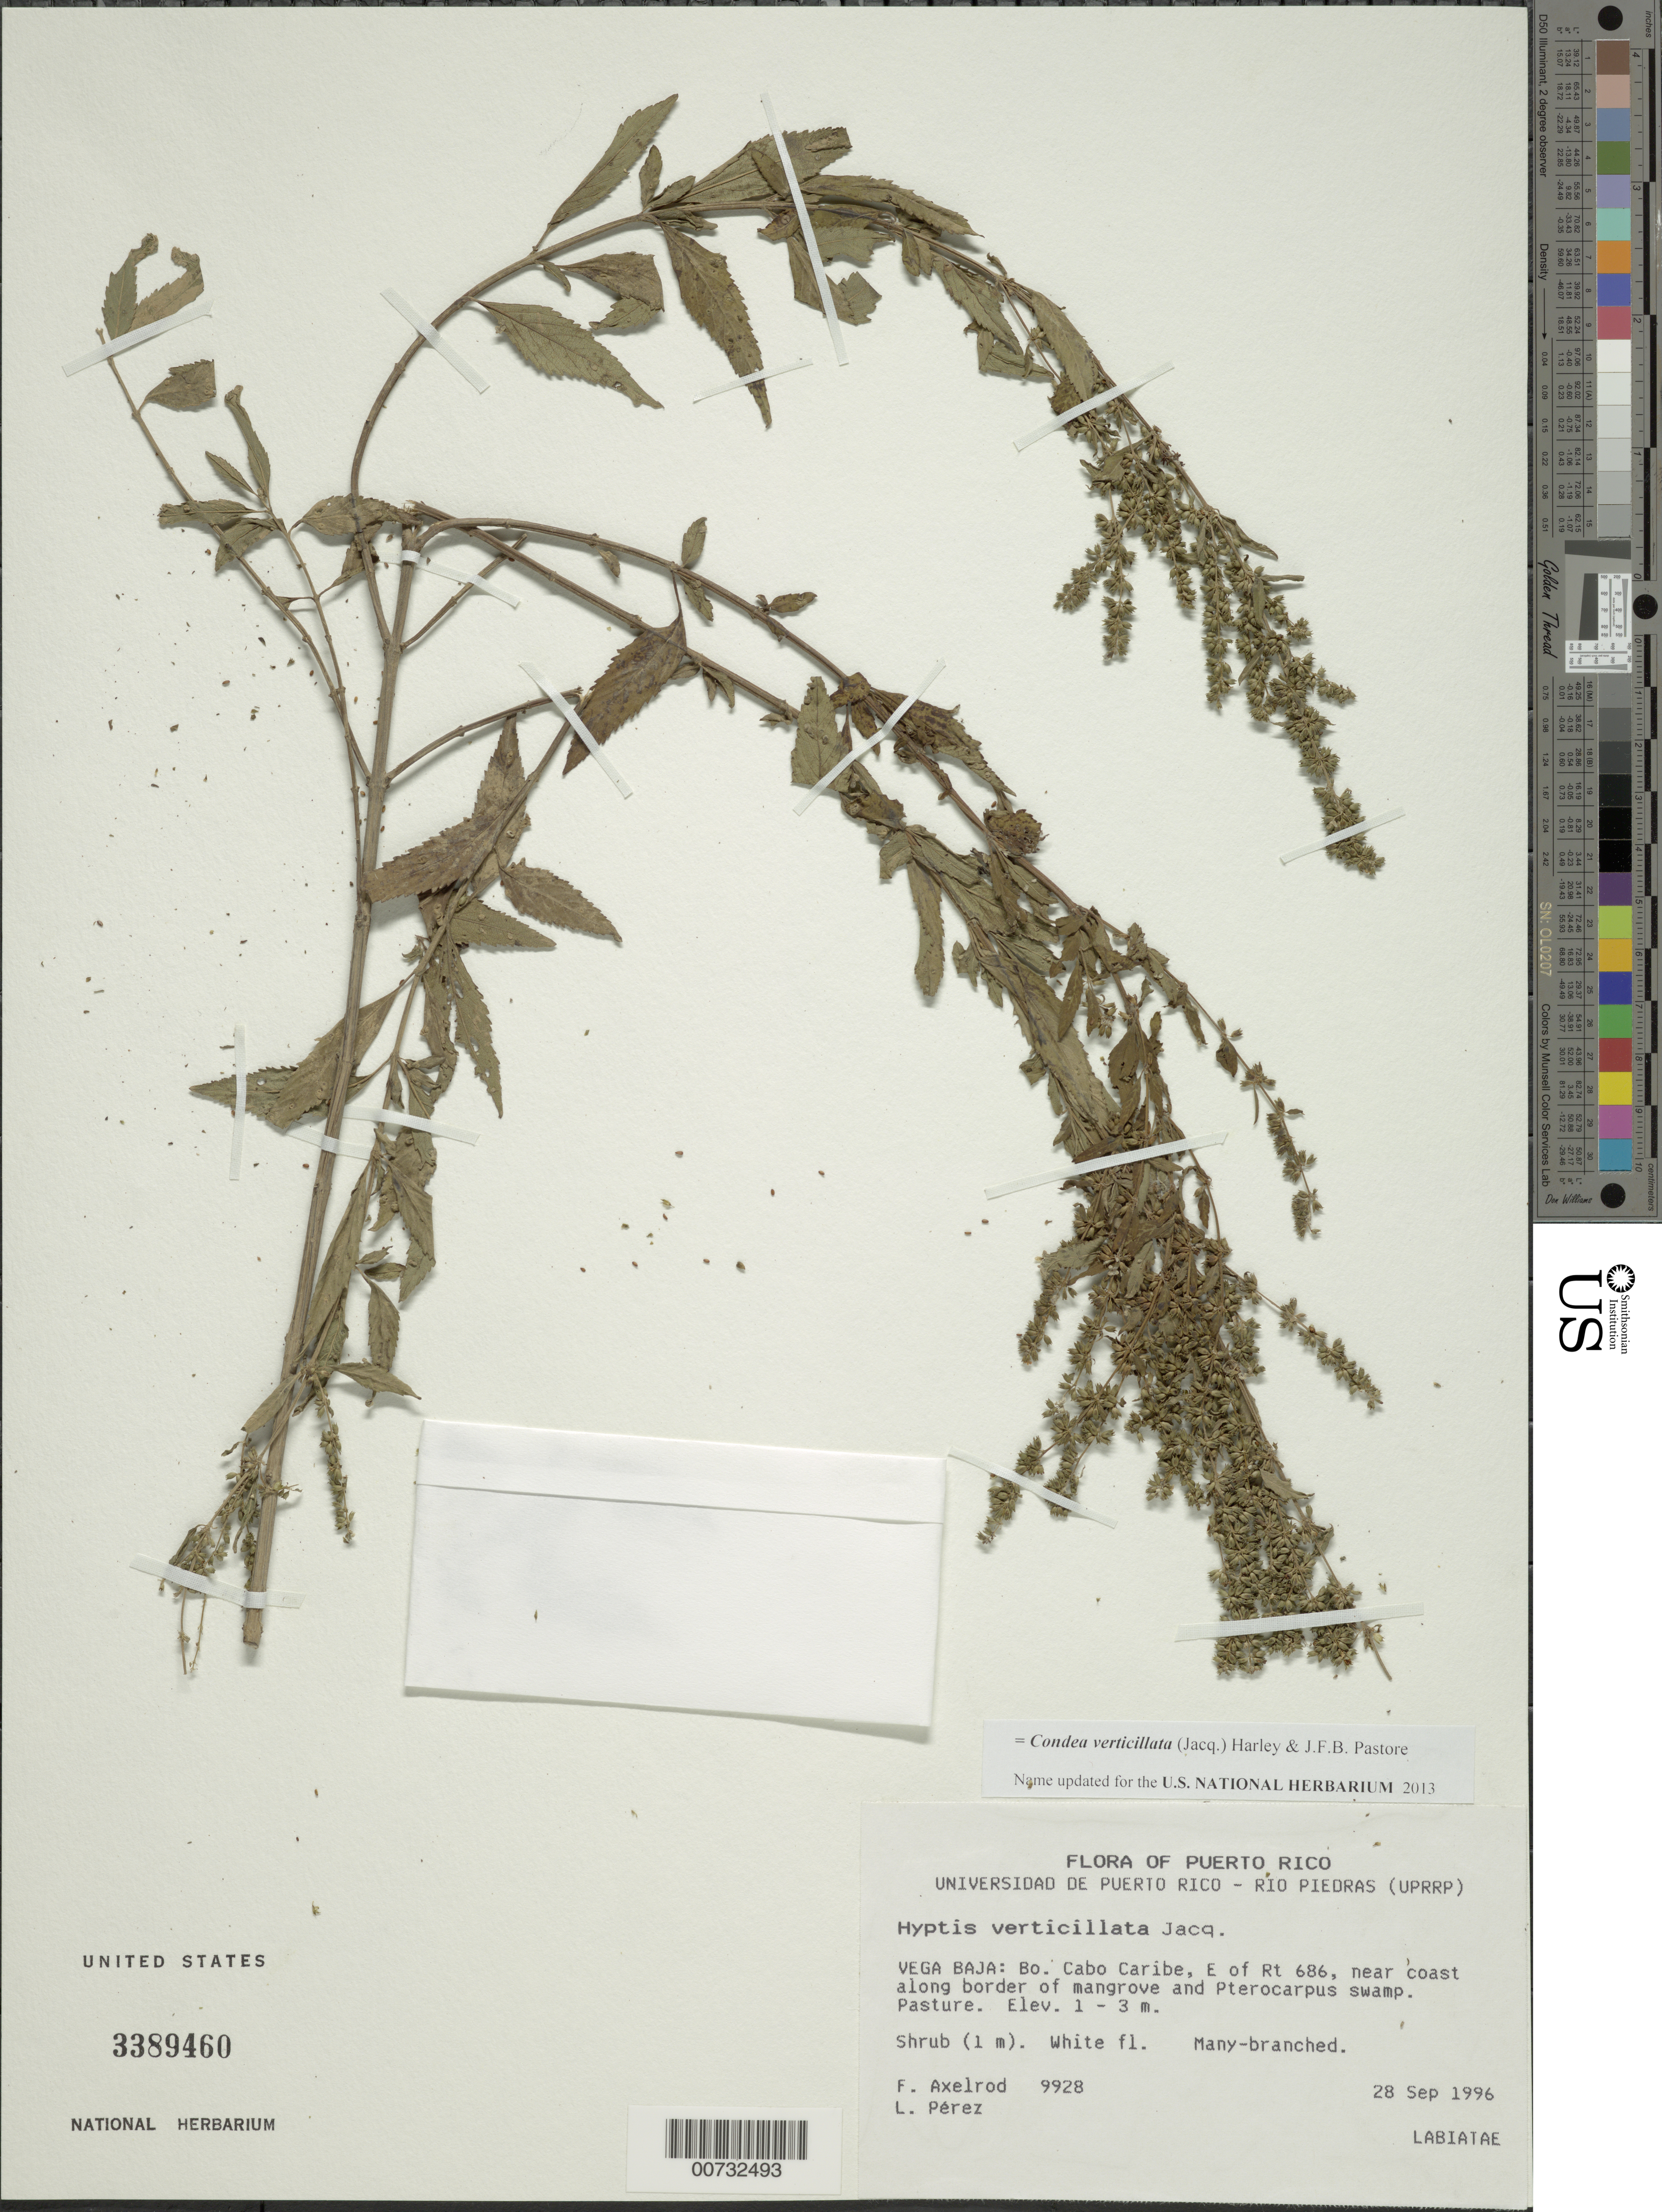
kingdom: Plantae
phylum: Tracheophyta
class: Magnoliopsida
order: Lamiales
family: Lamiaceae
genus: Condea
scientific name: Condea verticillata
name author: (Jacq.) Harley & J.F.B. Pastore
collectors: F. S. Axelrod & L. Perez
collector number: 9928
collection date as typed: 28 Sep 1996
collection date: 1996-09-28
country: Puerto Rico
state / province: Vega Baja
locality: Vega Baja: Bo. Cabo Caribe, E of rte 686, near coast along border of mangrove and Pterocarpus swamp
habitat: Pasture, near coast along border of mangrove and Pterocarpus swamp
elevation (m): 1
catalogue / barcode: US 3389460